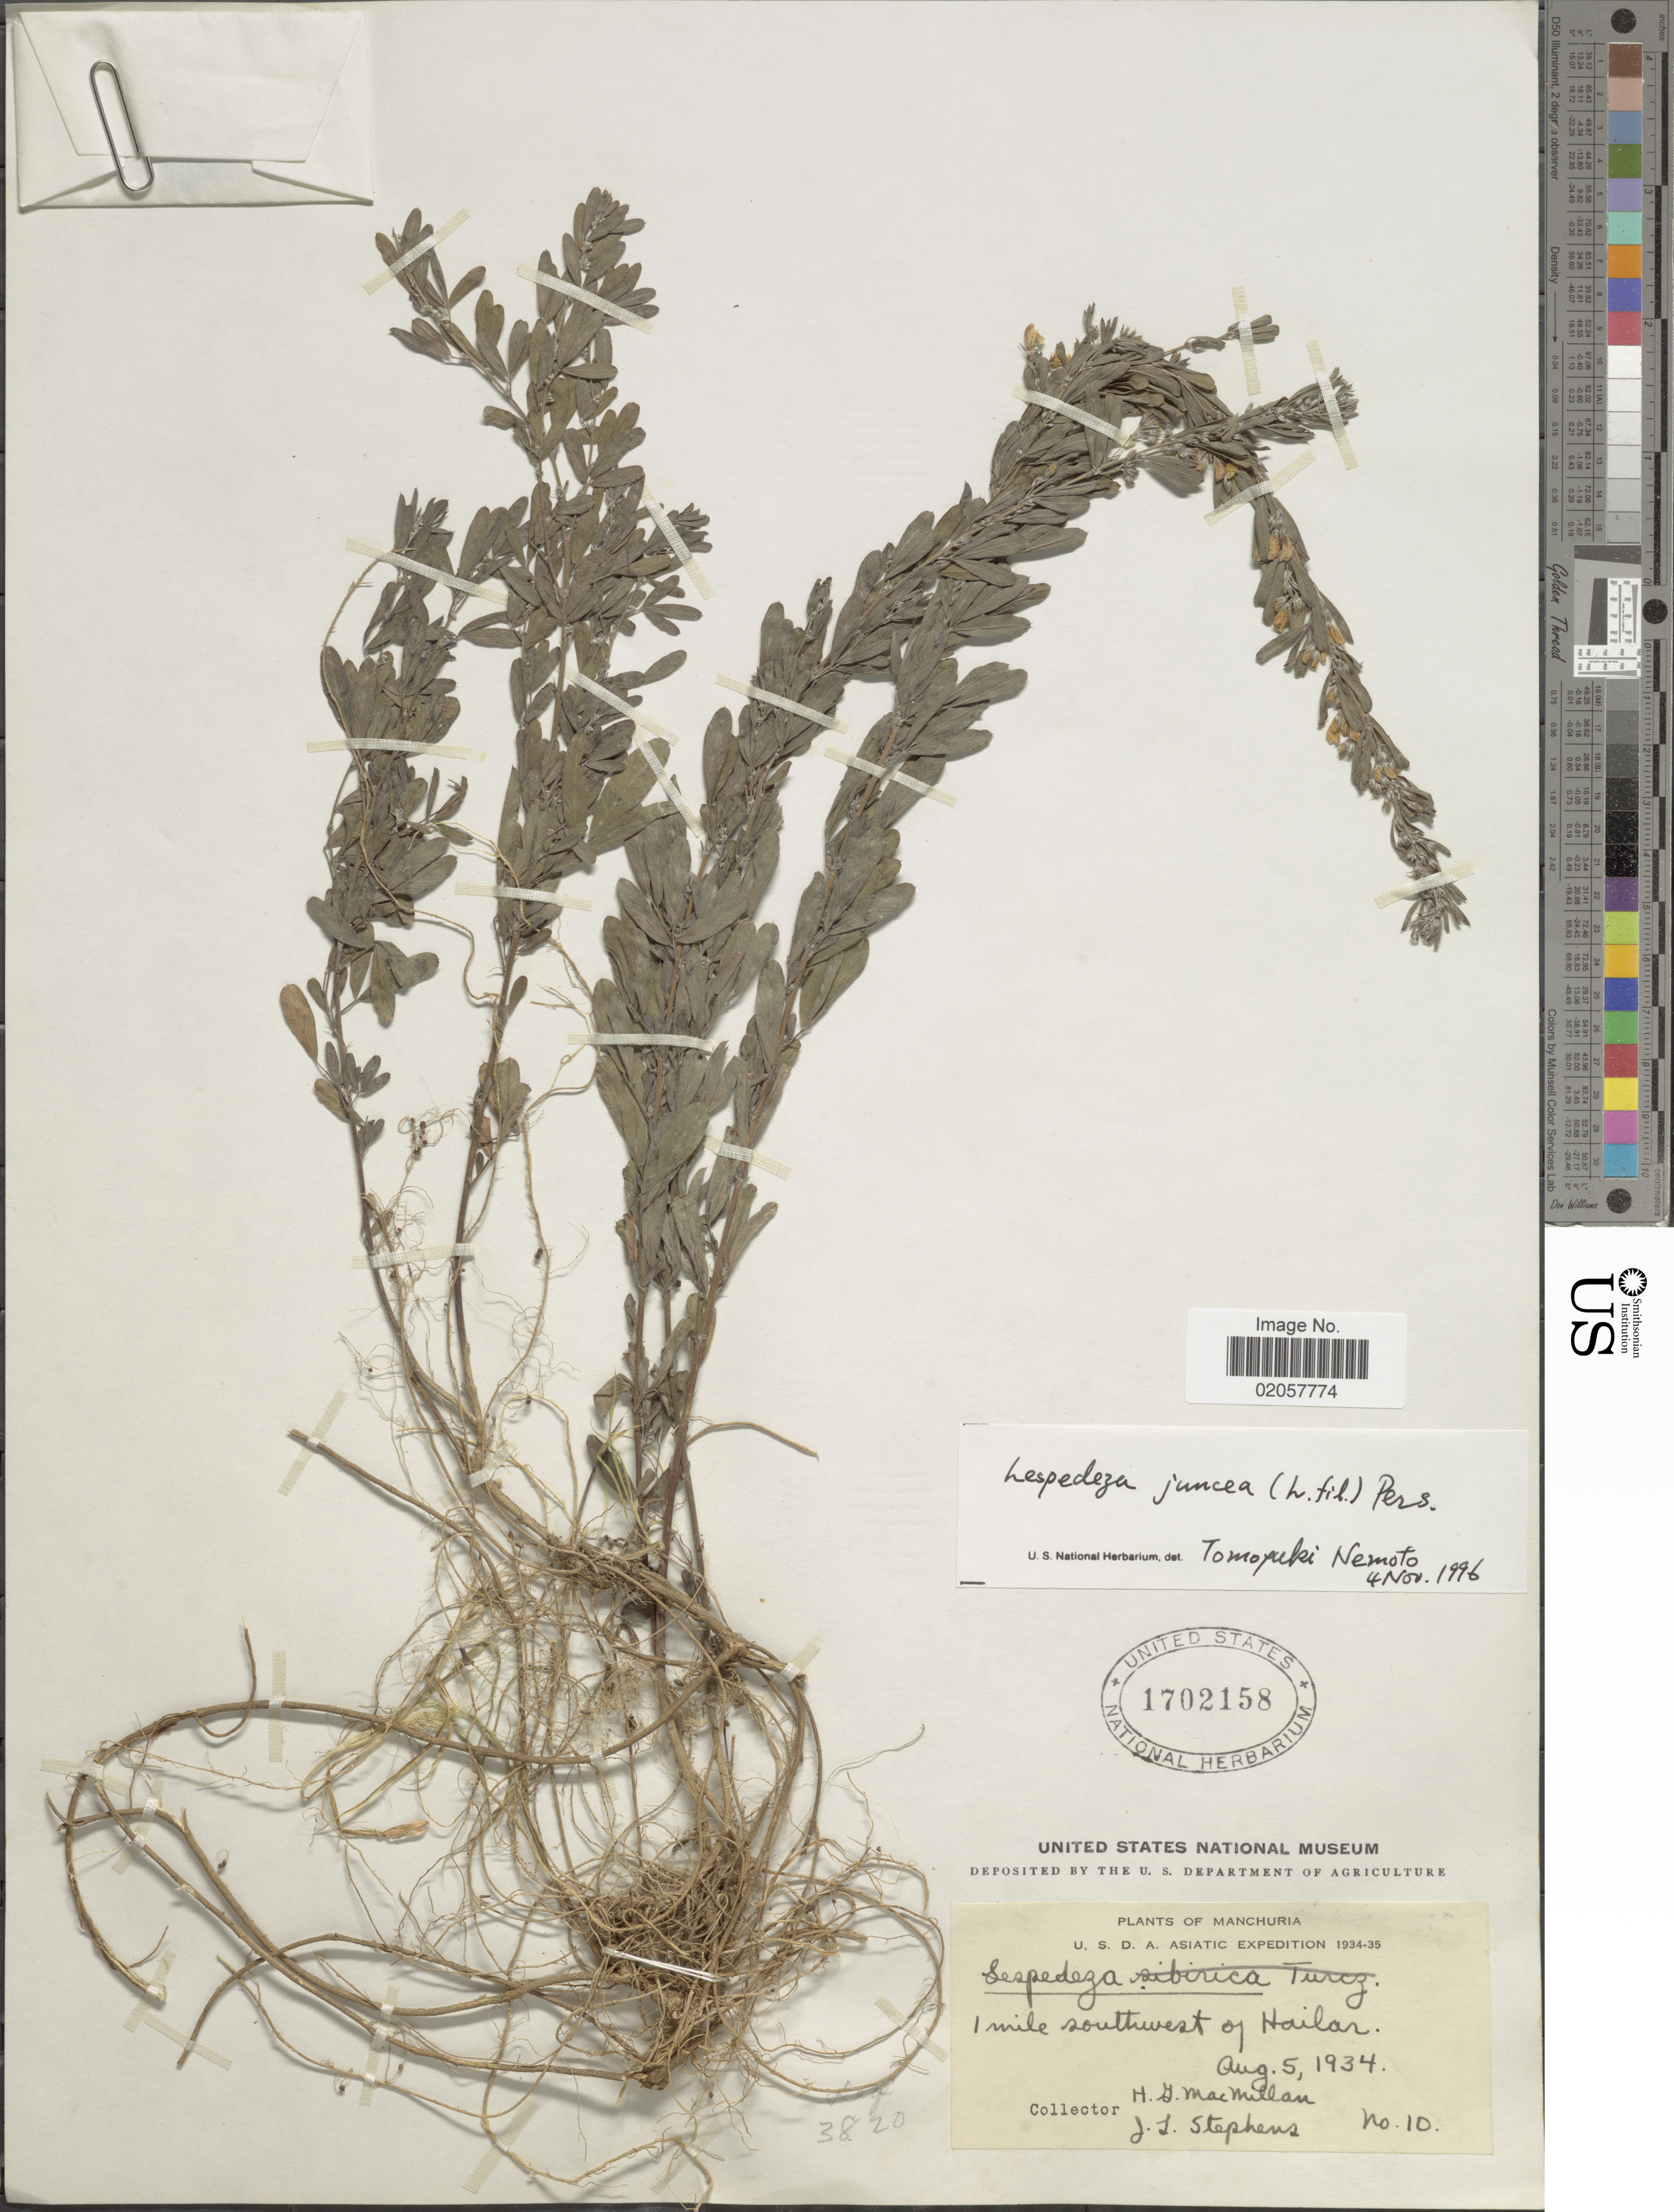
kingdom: Plantae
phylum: Tracheophyta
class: Magnoliopsida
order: Fabales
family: Fabaceae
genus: Lespedeza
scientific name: Lespedeza juncea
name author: (L. f.) Pers.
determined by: Nemoto, T.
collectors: H. MacMillan & J. Stephens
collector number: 10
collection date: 1934-08-05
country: China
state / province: Nei Monggol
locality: Manchuria, 1 mile southwest of Hailar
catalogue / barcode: US 1702158